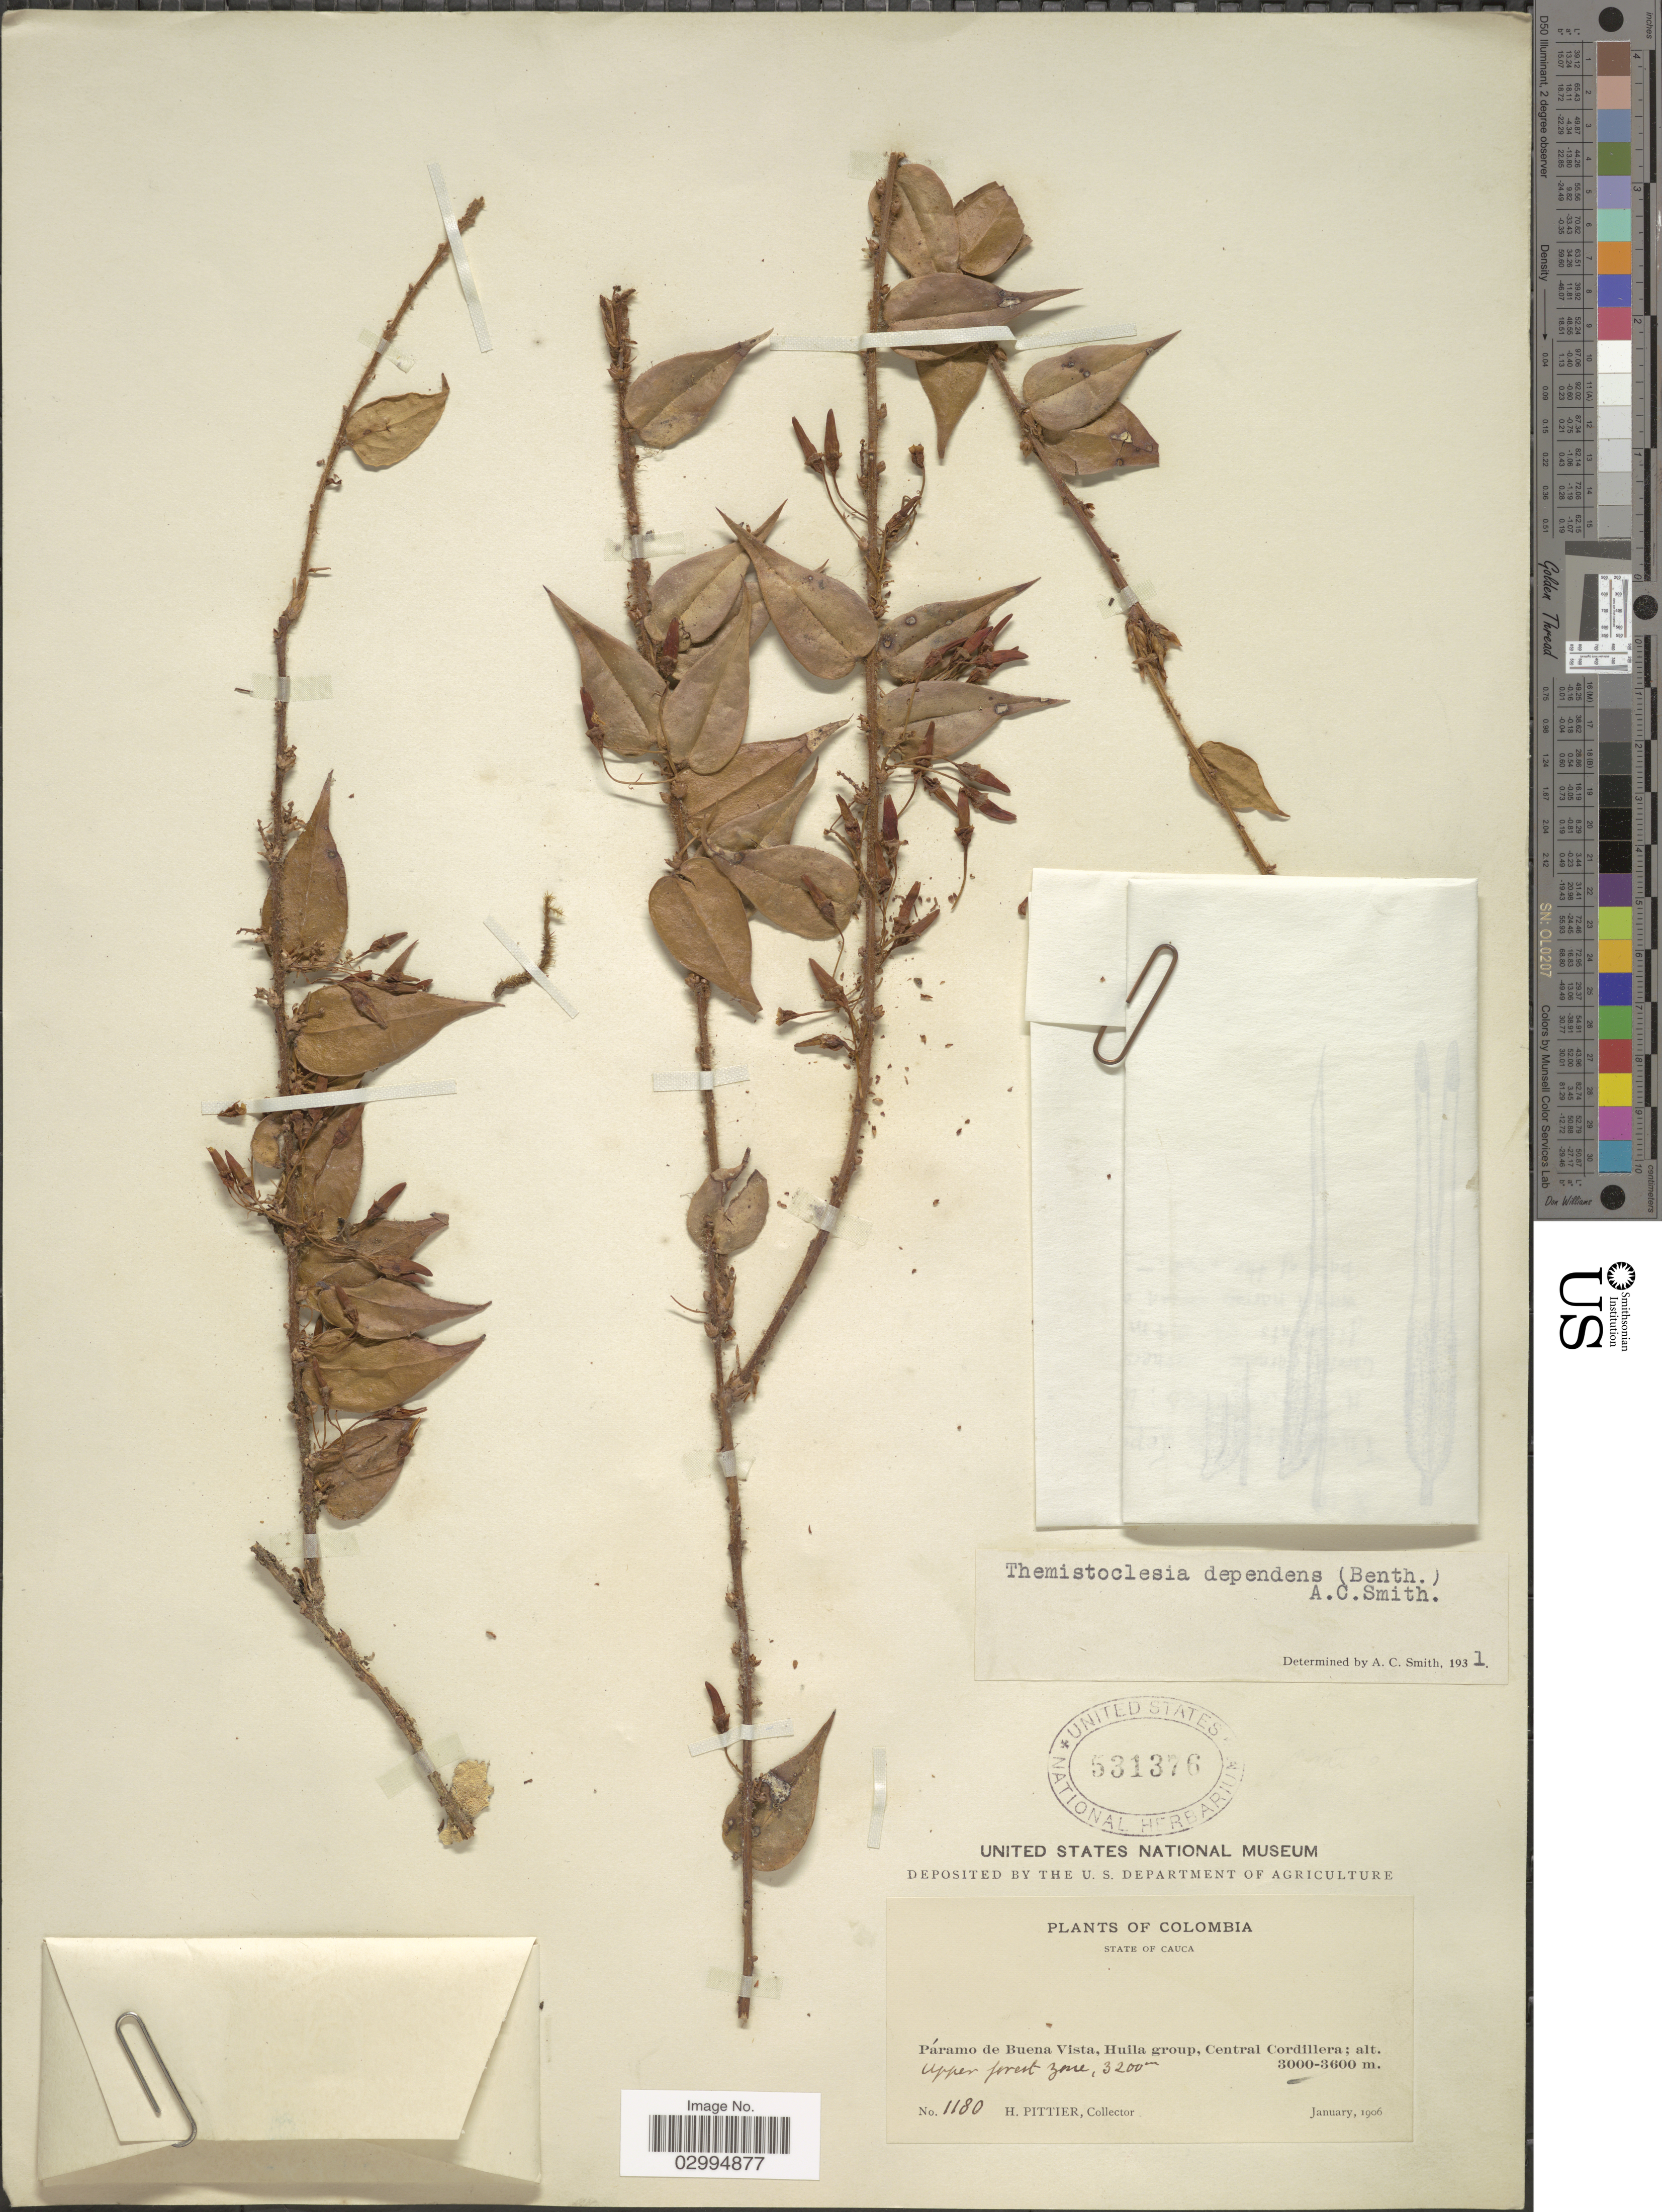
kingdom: Plantae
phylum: Tracheophyta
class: Magnoliopsida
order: Ericales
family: Ericaceae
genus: Themistoclesia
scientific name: Themistoclesia dependens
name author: (Benth.) A.C. Sm.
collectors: H. F. Pittier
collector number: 1180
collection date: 1906-01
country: Colombia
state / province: Cauca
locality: Páramo de Buena Vista, Huila group, Central Cordillera. Upper forest zone.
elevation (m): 3200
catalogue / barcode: US 531376